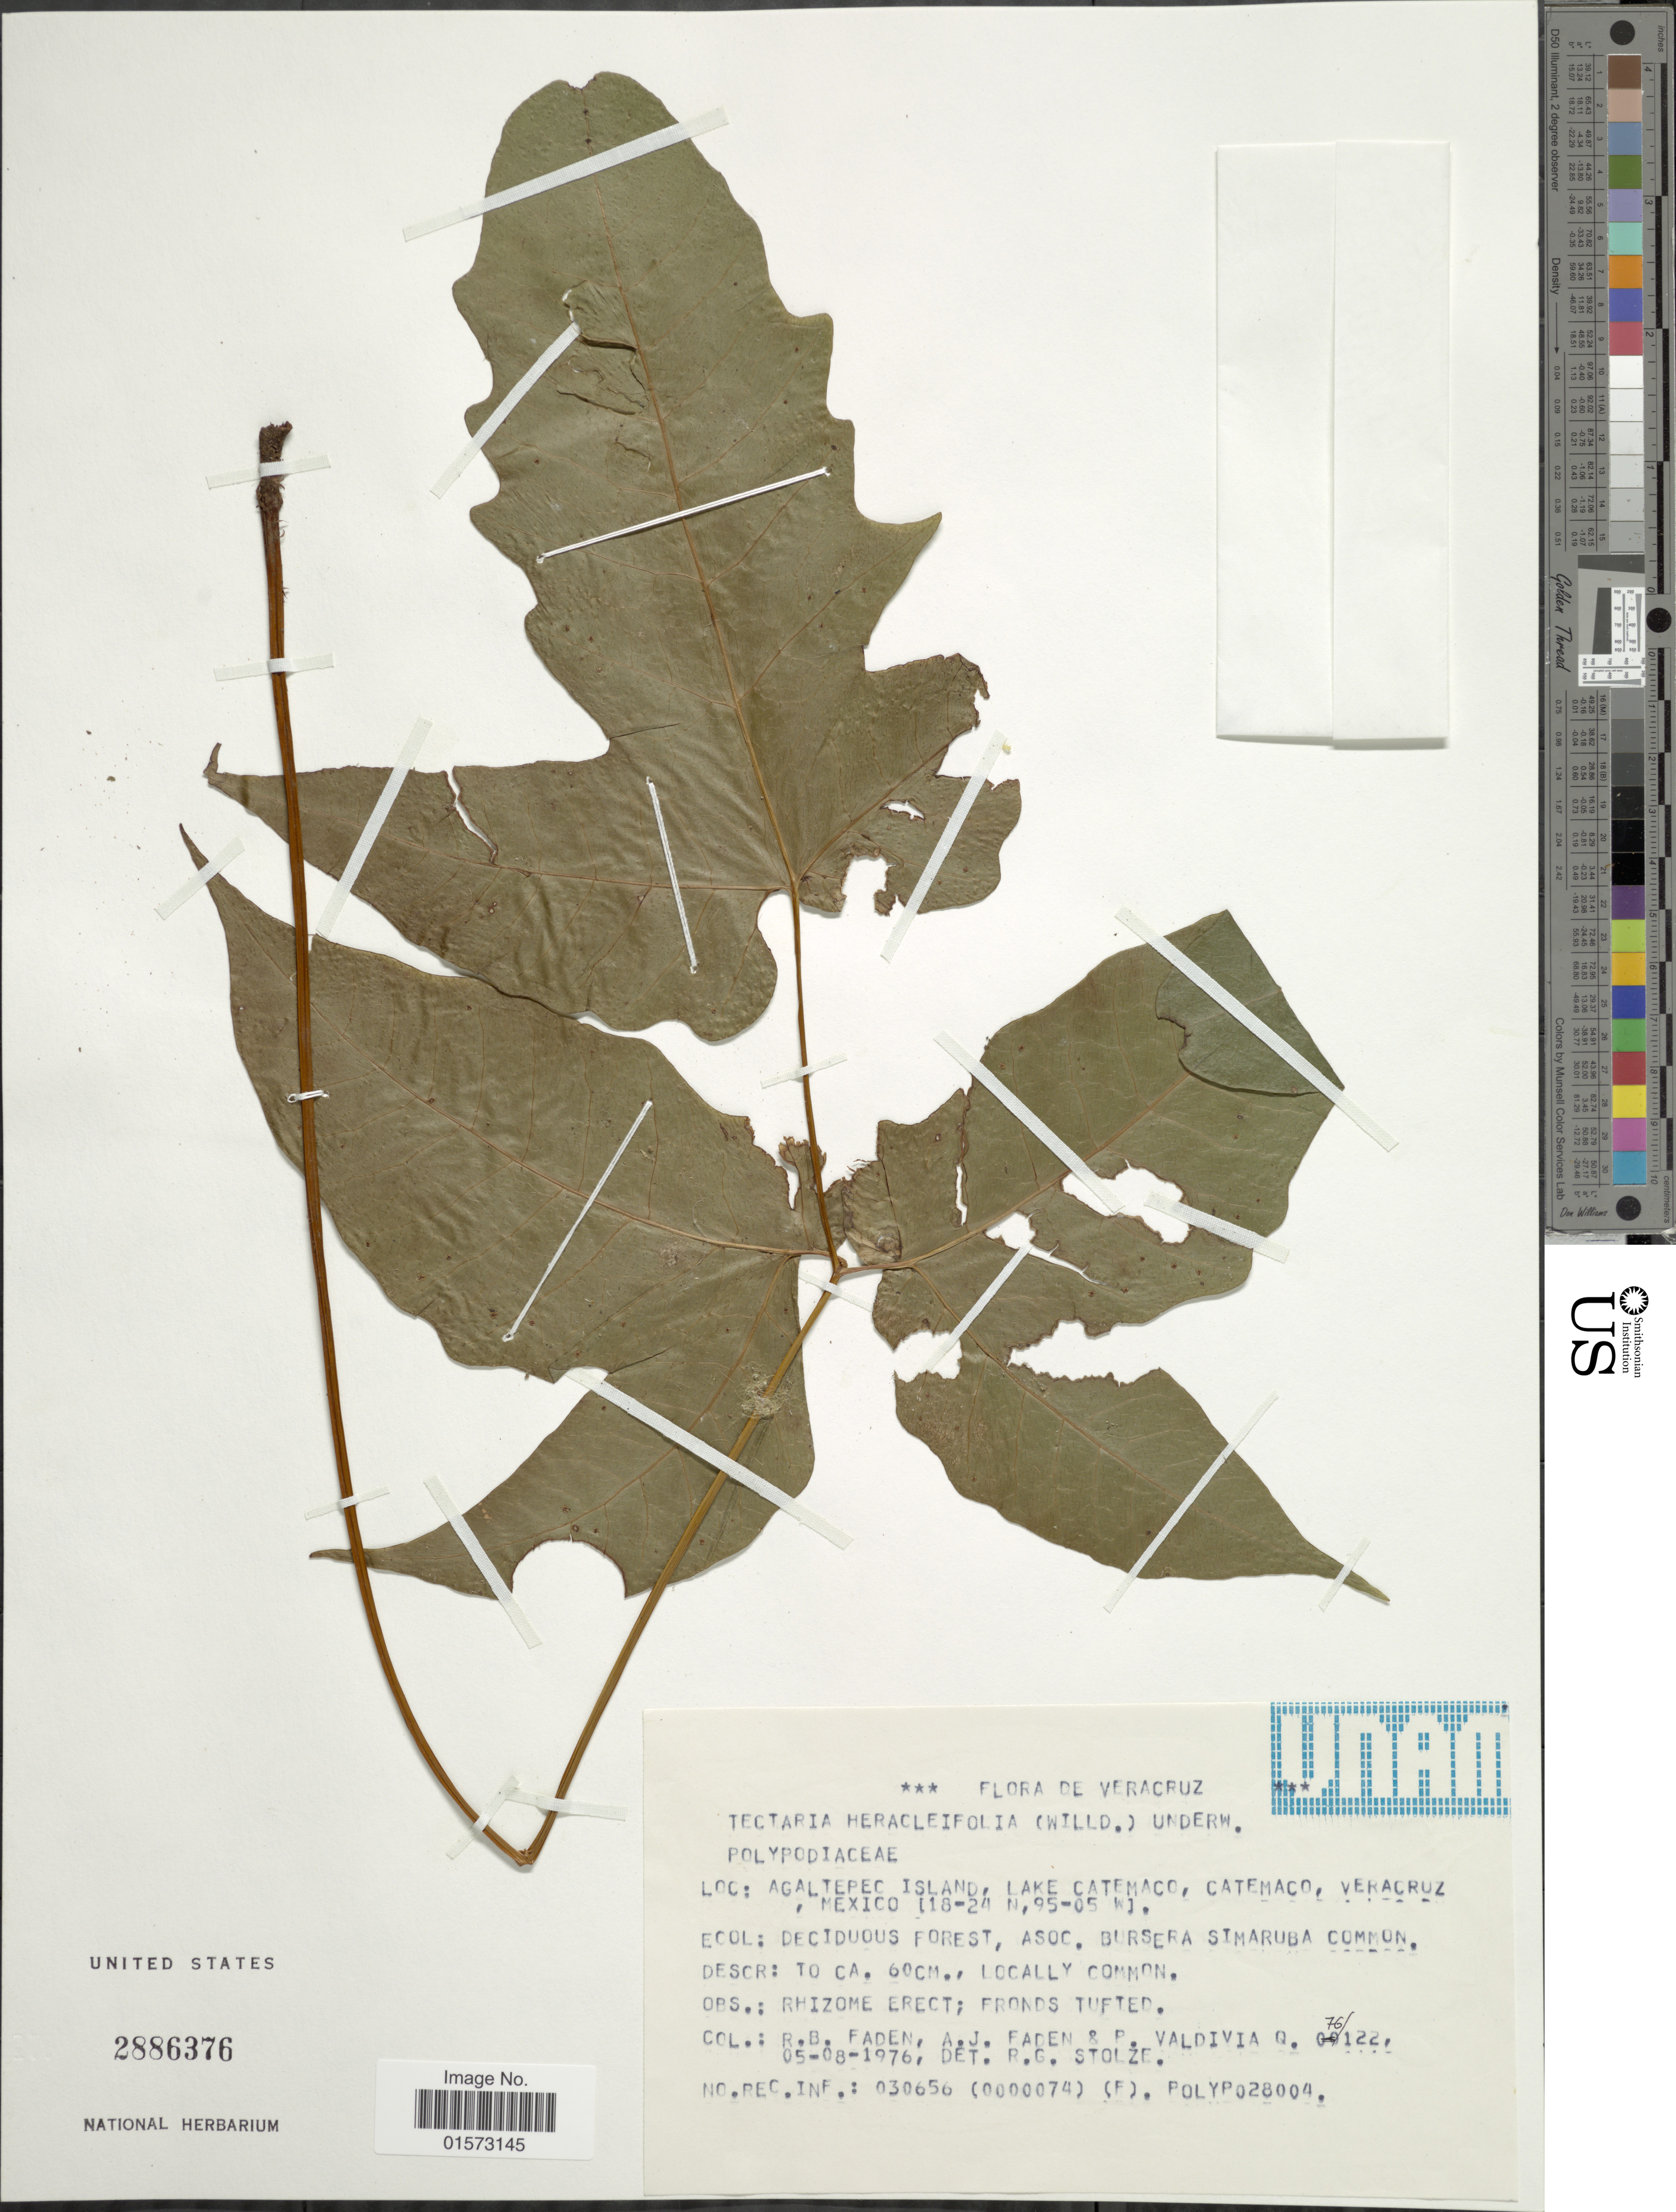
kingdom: Plantae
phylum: Tracheophyta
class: Polypodiopsida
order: Polypodiales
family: Tectariaceae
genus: Tectaria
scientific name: Tectaria heracleifolia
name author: (Willd.) Underw.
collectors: R. B. Faden, A. J. Faden & P. E. Valdivia Q.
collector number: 76/122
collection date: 1976-08-05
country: Mexico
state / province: Veracruz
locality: Agaltepec Island, Lake Catemaco, Catemaco, Veracruz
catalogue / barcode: US 2886376